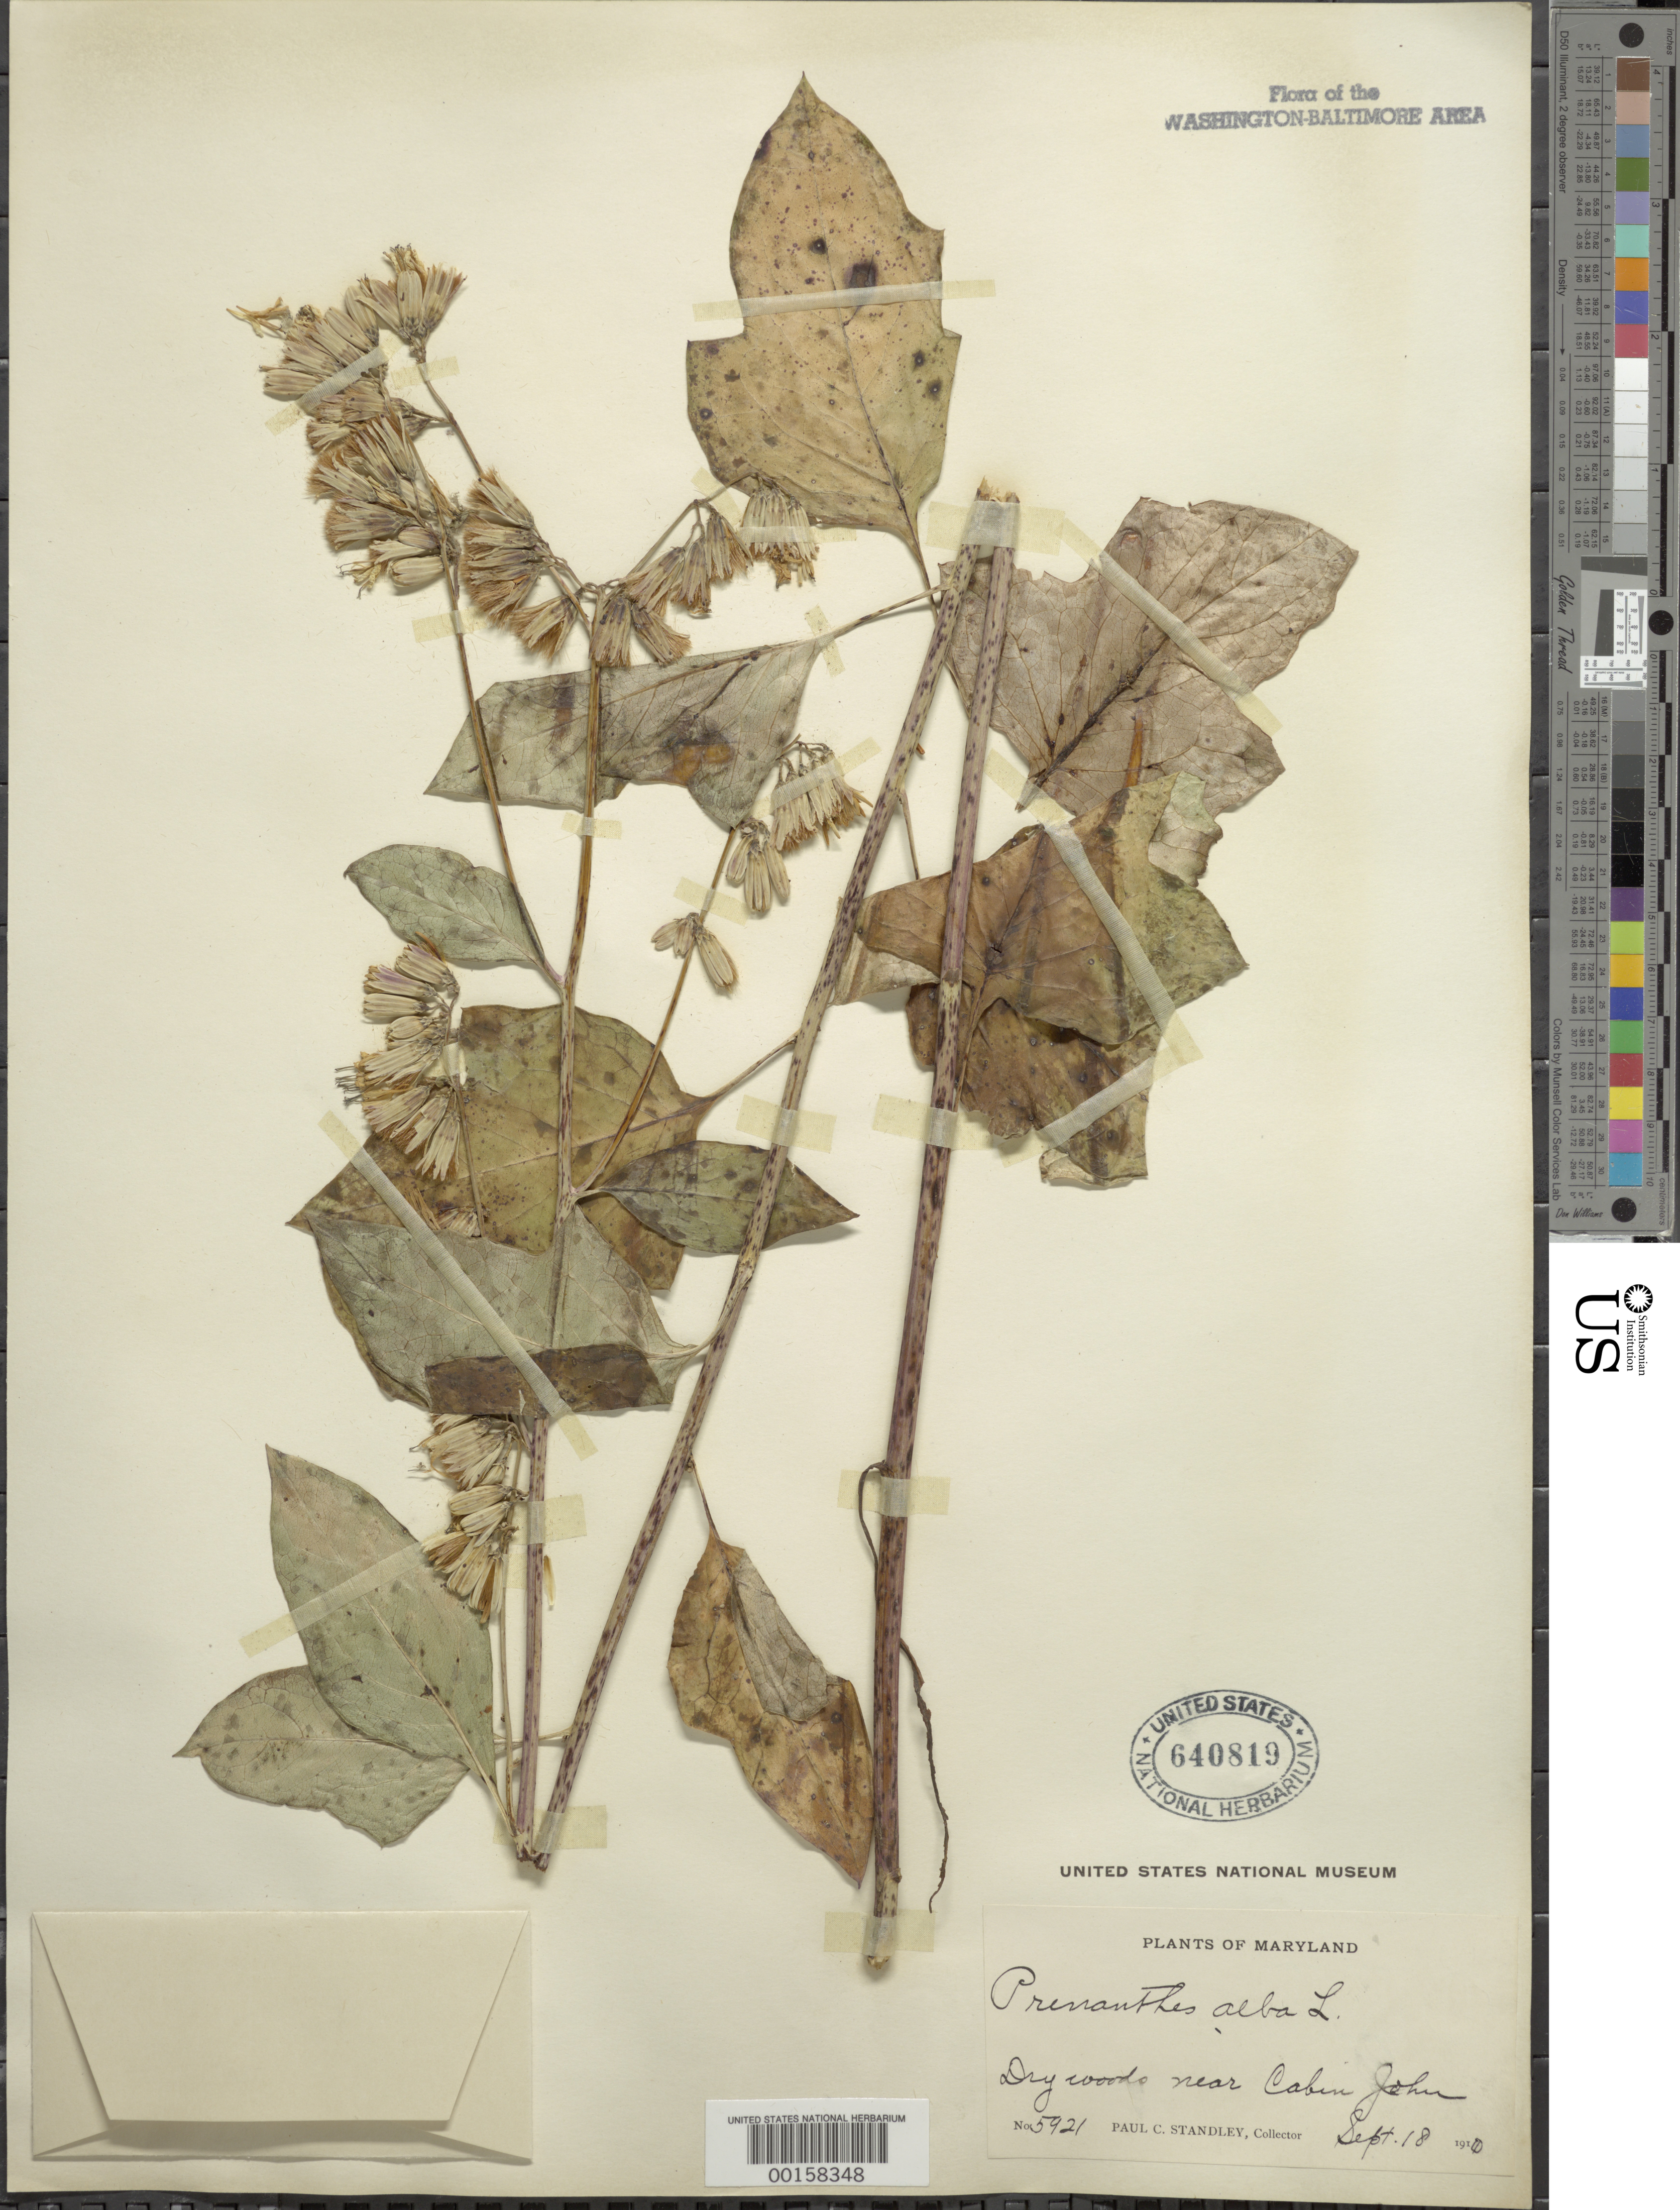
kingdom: Plantae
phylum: Tracheophyta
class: Magnoliopsida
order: Asterales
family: Asteraceae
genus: Nabalus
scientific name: Nabalus albus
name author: (L.) Hook.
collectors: P. C. Standley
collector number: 5921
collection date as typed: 18 Sep 1910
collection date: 1910-09-18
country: United States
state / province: Maryland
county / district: Montgomery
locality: Near Cabin John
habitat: Dry woods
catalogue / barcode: US 640819